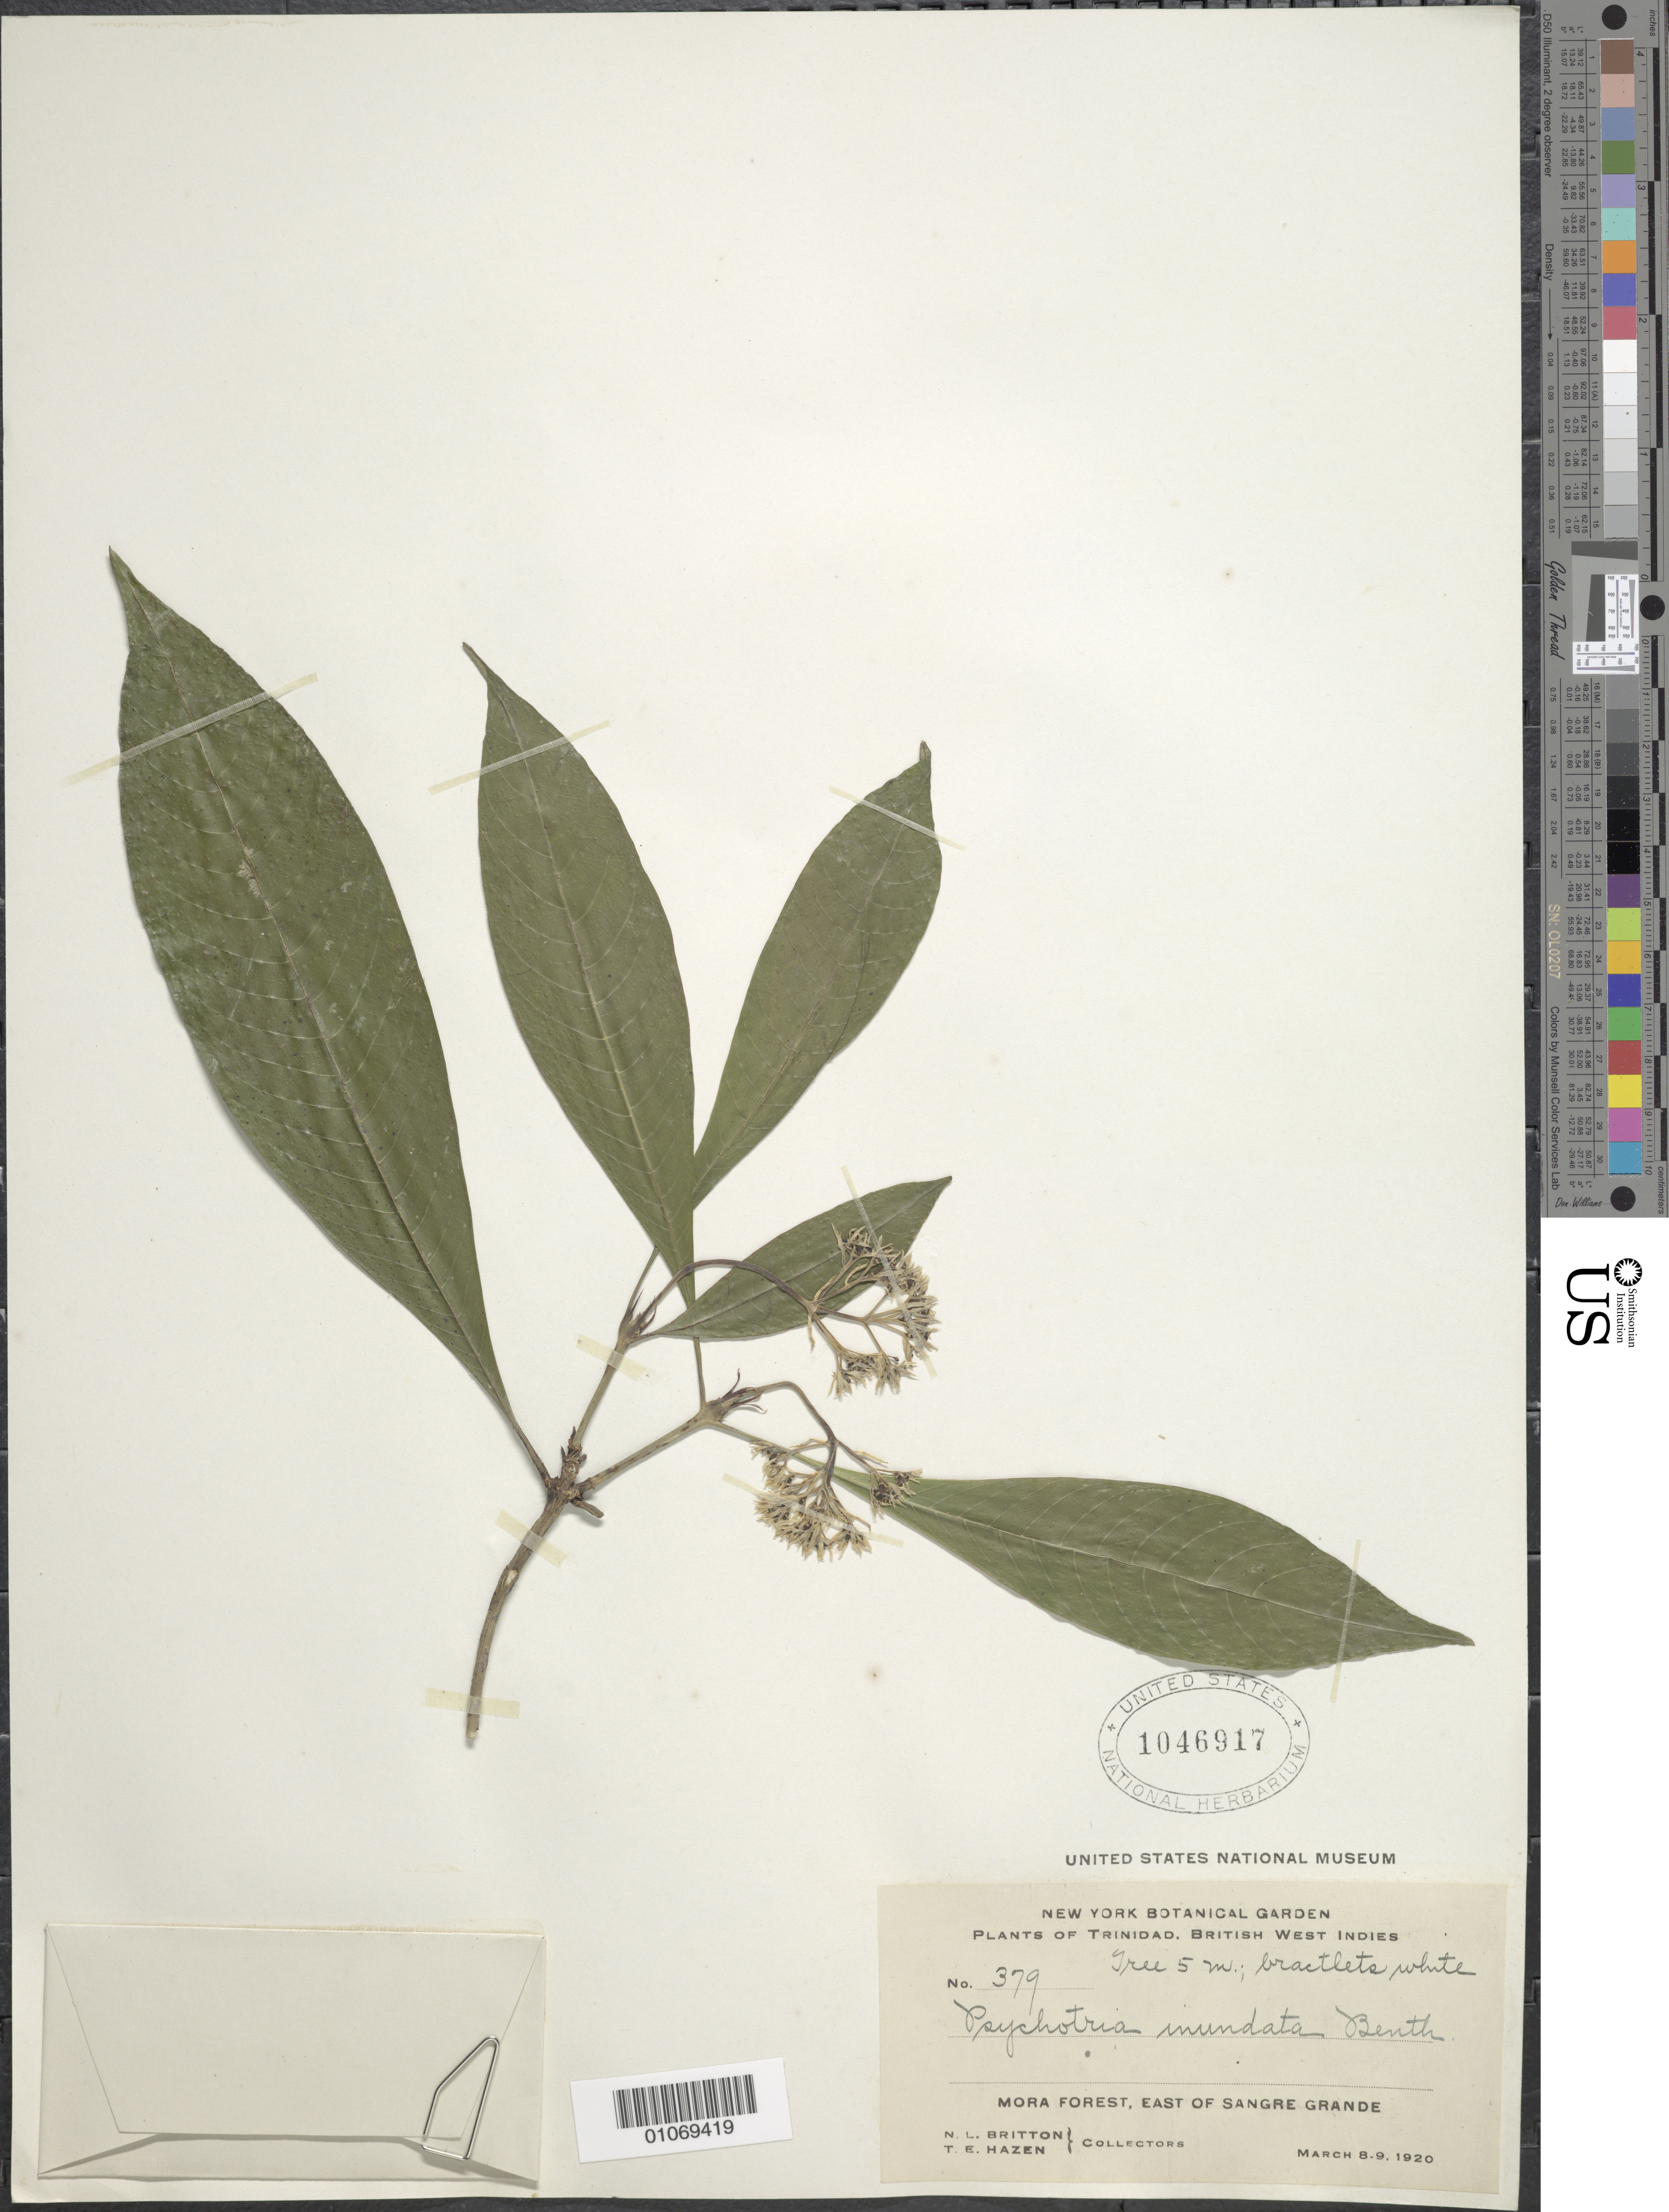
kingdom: Plantae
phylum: Tracheophyta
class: Magnoliopsida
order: Gentianales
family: Rubiaceae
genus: Psychotria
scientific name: Psychotria capitata subsp. amplifolia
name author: (Raeusch.) Steyerm.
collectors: N. Britton & T. E. Hazen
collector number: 379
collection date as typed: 08 Mar 1920 to 09 Mar 1920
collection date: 1920-03-08/1920-03-09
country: Trinidad and Tobago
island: Trinidad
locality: Mora Forest, east of Sangre Grande.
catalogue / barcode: US 1046917